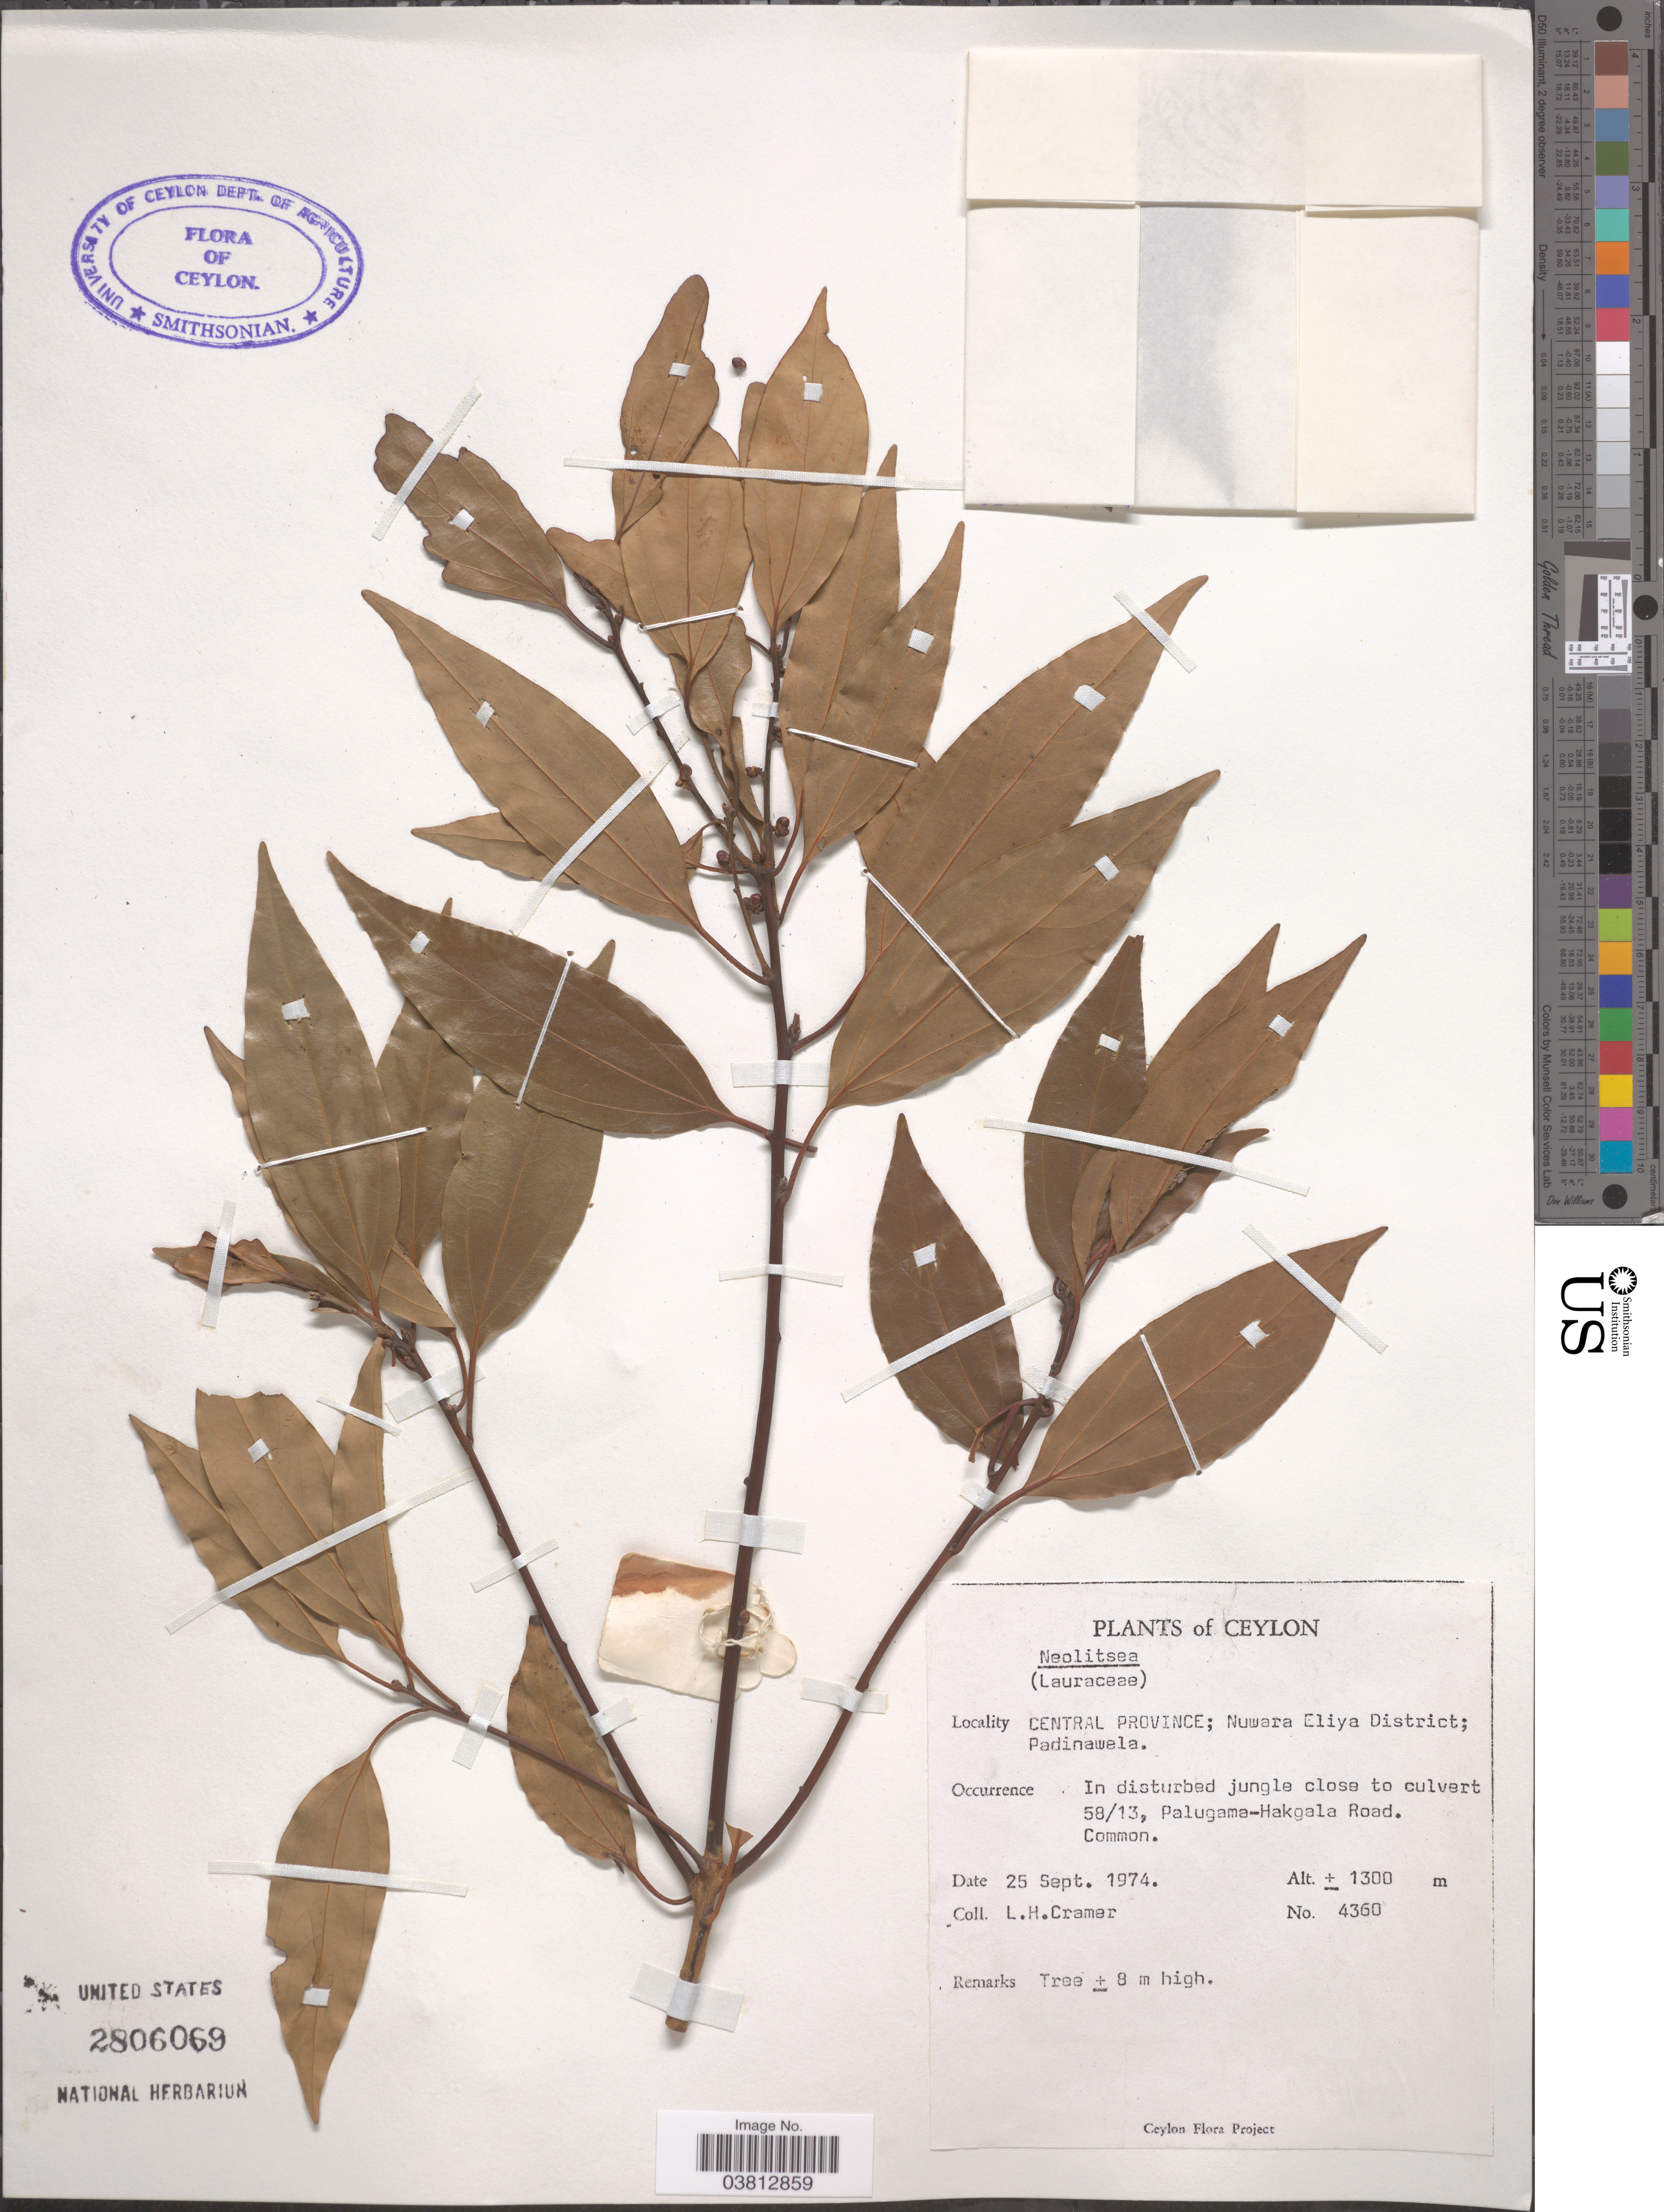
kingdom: Plantae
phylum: Tracheophyta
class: Magnoliopsida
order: Laurales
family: Lauraceae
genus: Neolitsea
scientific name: Neolitsea sp.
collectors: L. H. Cramer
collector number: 4360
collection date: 1974-09-25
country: Sri Lanka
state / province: Central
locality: Ceylon. Nuwara Eliya District; Padinawala. Palugama-Hakgala Road.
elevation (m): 1300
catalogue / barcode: US 2806069